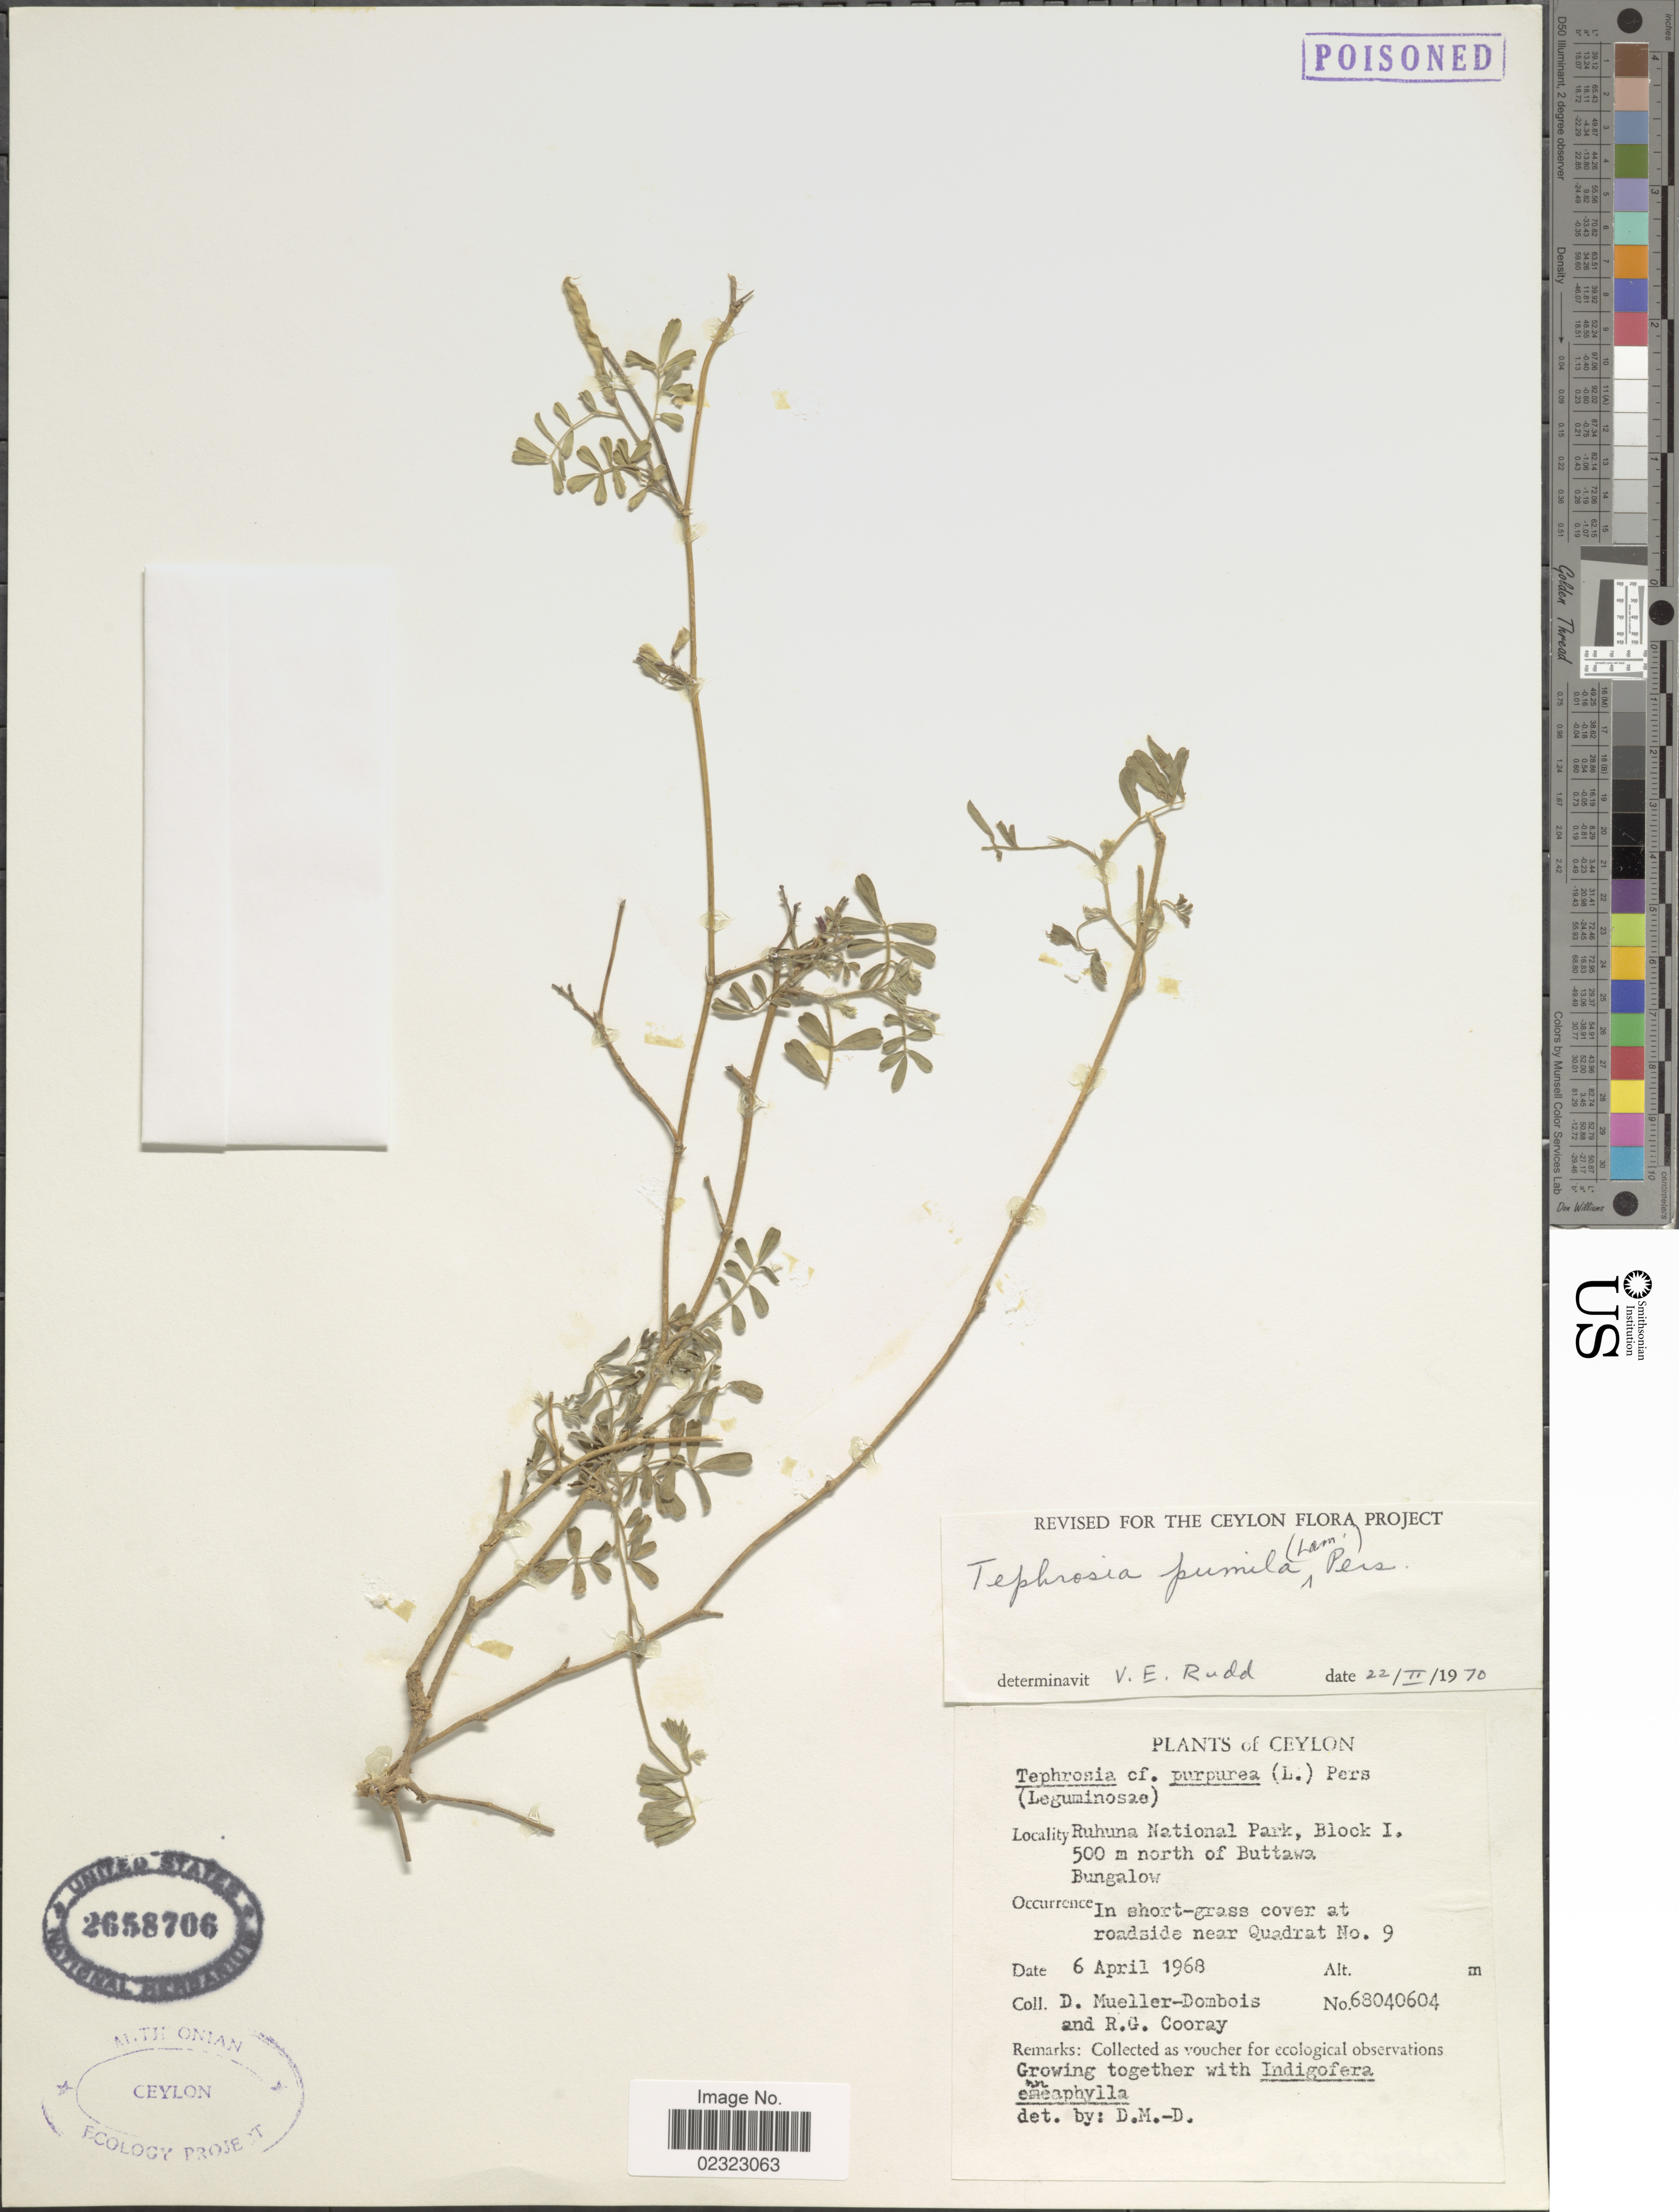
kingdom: Plantae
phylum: Tracheophyta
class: Magnoliopsida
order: Fabales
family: Fabaceae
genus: Tephrosia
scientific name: Tephrosia pumila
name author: (Lam.) Pers.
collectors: D. Mueller-Dombois & R. Cooray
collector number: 68040604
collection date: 1968-04-06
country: Sri Lanka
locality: Ceylon. Ruhuna National Park, Block I, 500 m north of Buttawa Bungalow. near Quadrat No. 9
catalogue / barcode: US 2658706